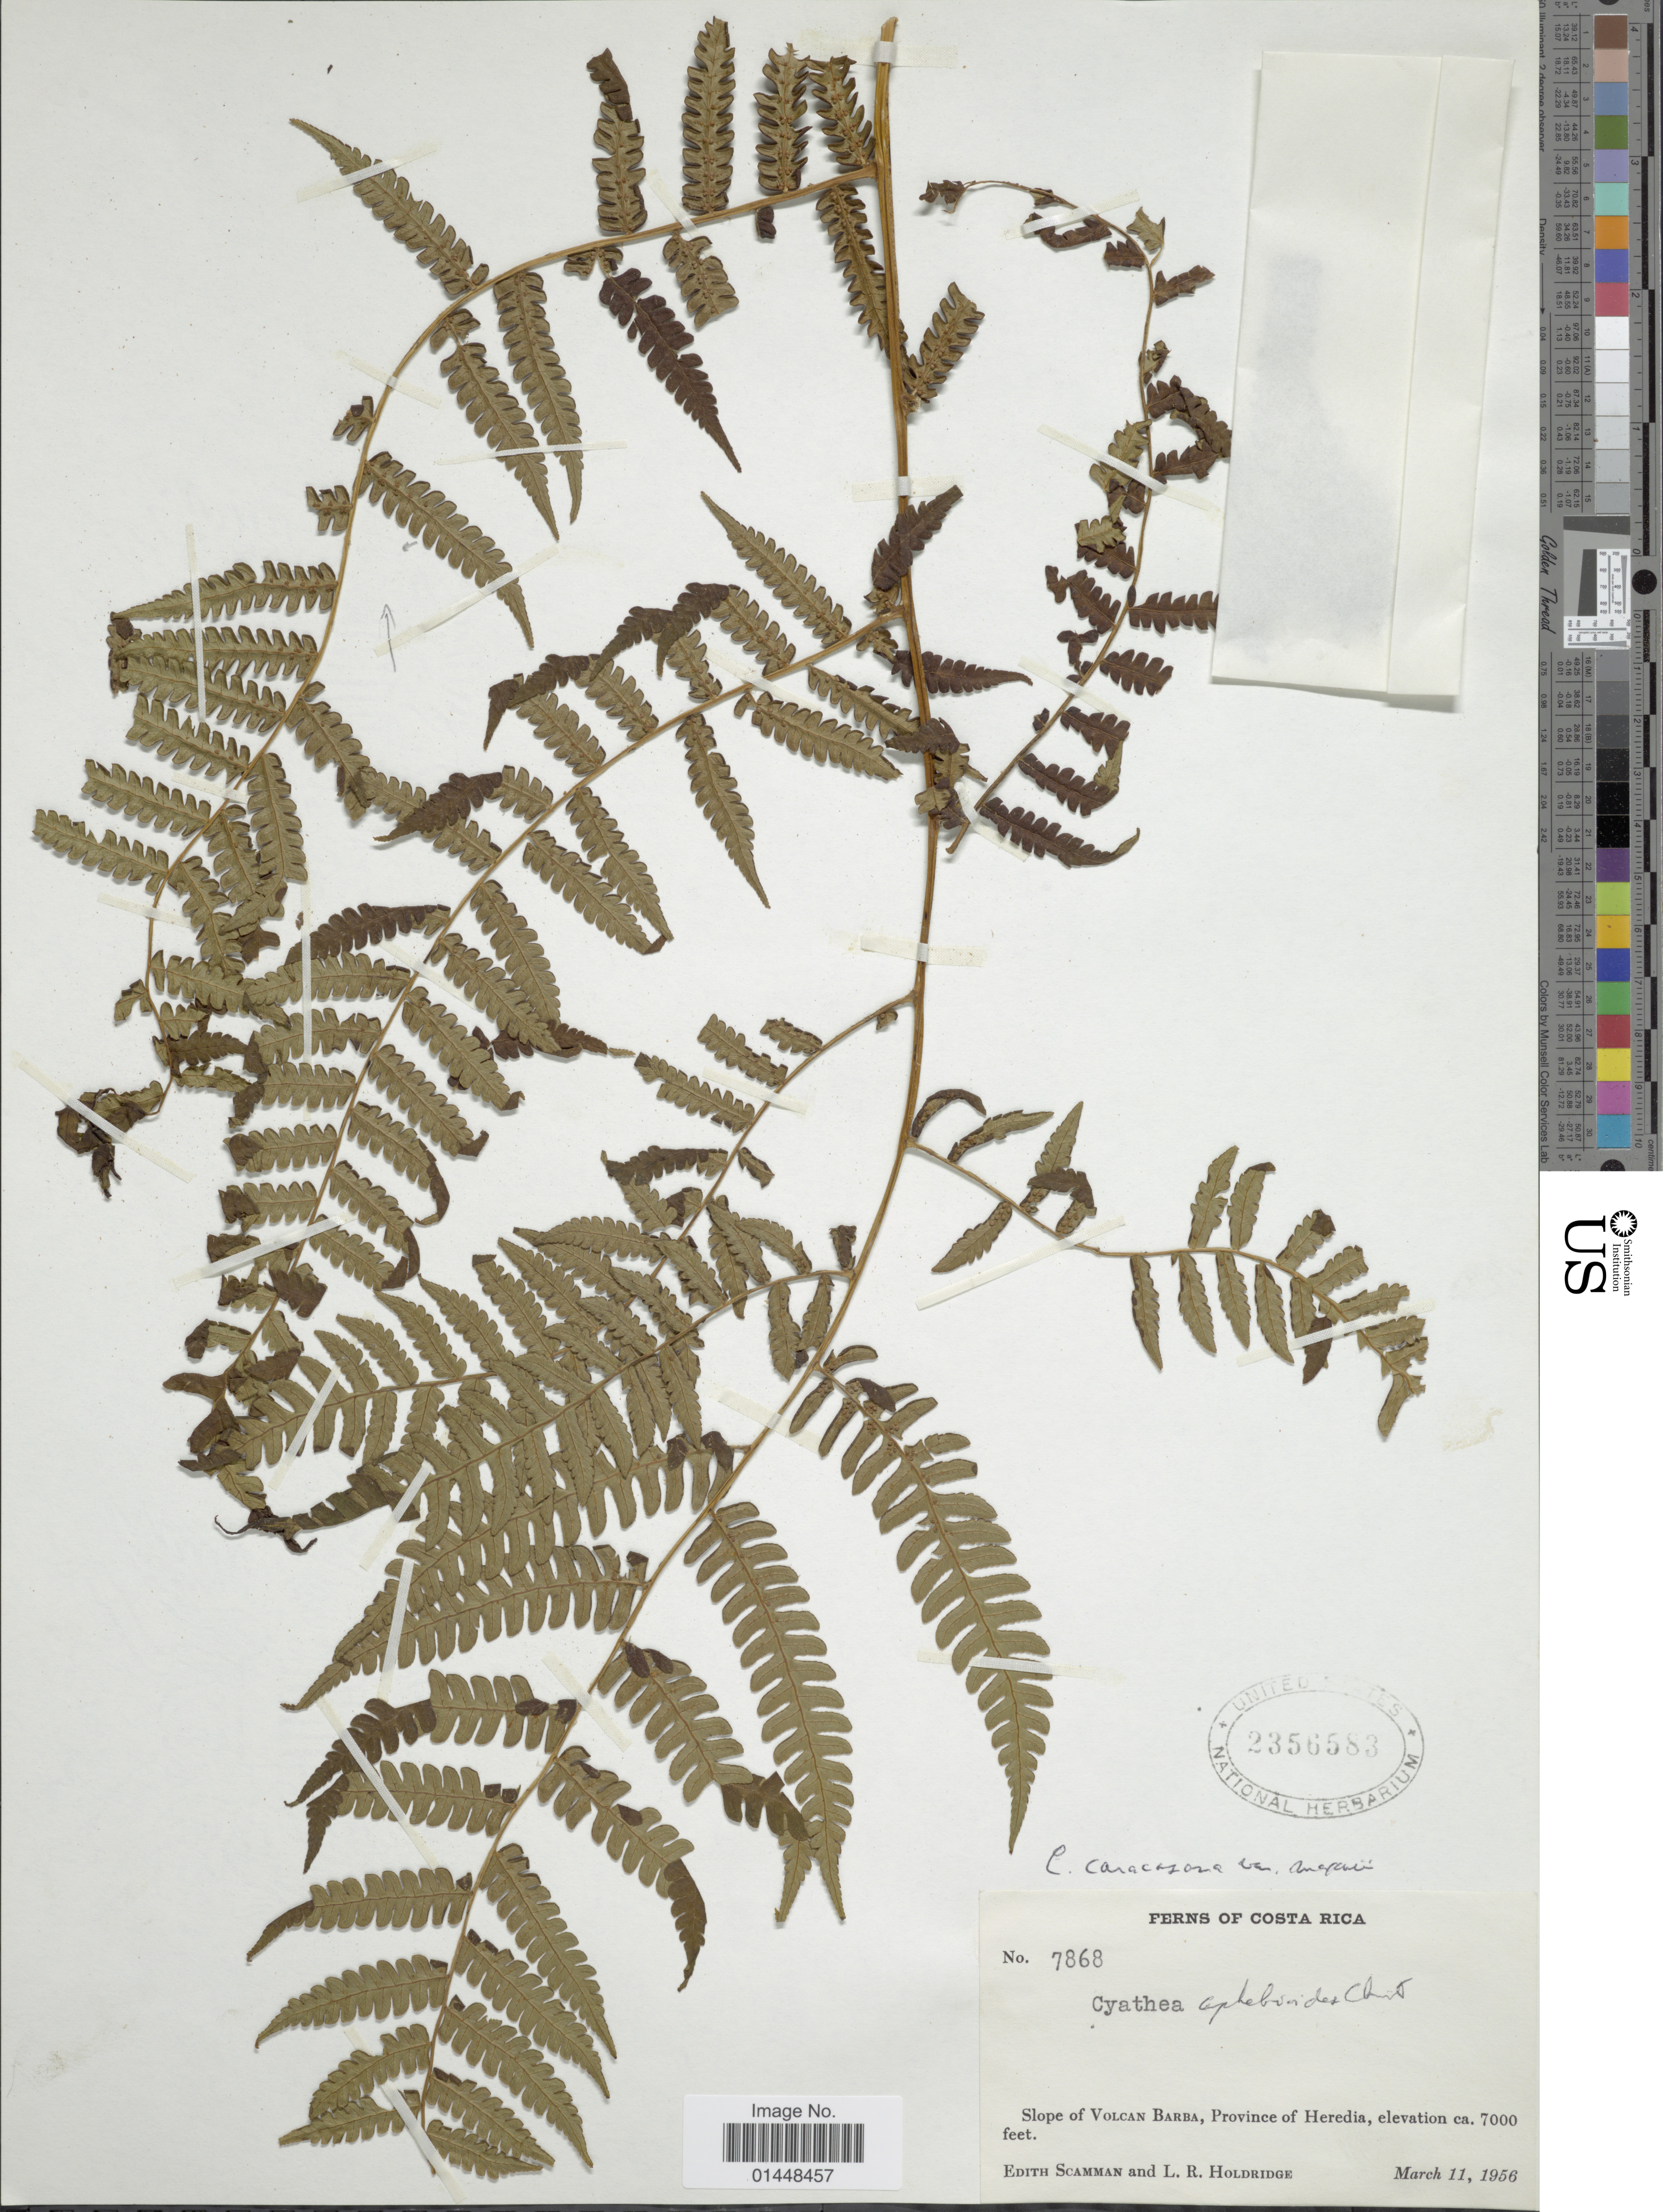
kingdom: Plantae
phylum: Tracheophyta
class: Polypodiopsida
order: Cyatheales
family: Cyatheaceae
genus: Cyathea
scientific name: Cyathea caracasana var. maxonii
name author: (Underw.) R.M. Tryon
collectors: E. Scamman & L. Holdridge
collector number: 7868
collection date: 1956-03-11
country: Costa Rica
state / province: Heredia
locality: Slope of Volcan Barba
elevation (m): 2134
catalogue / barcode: US 2356583